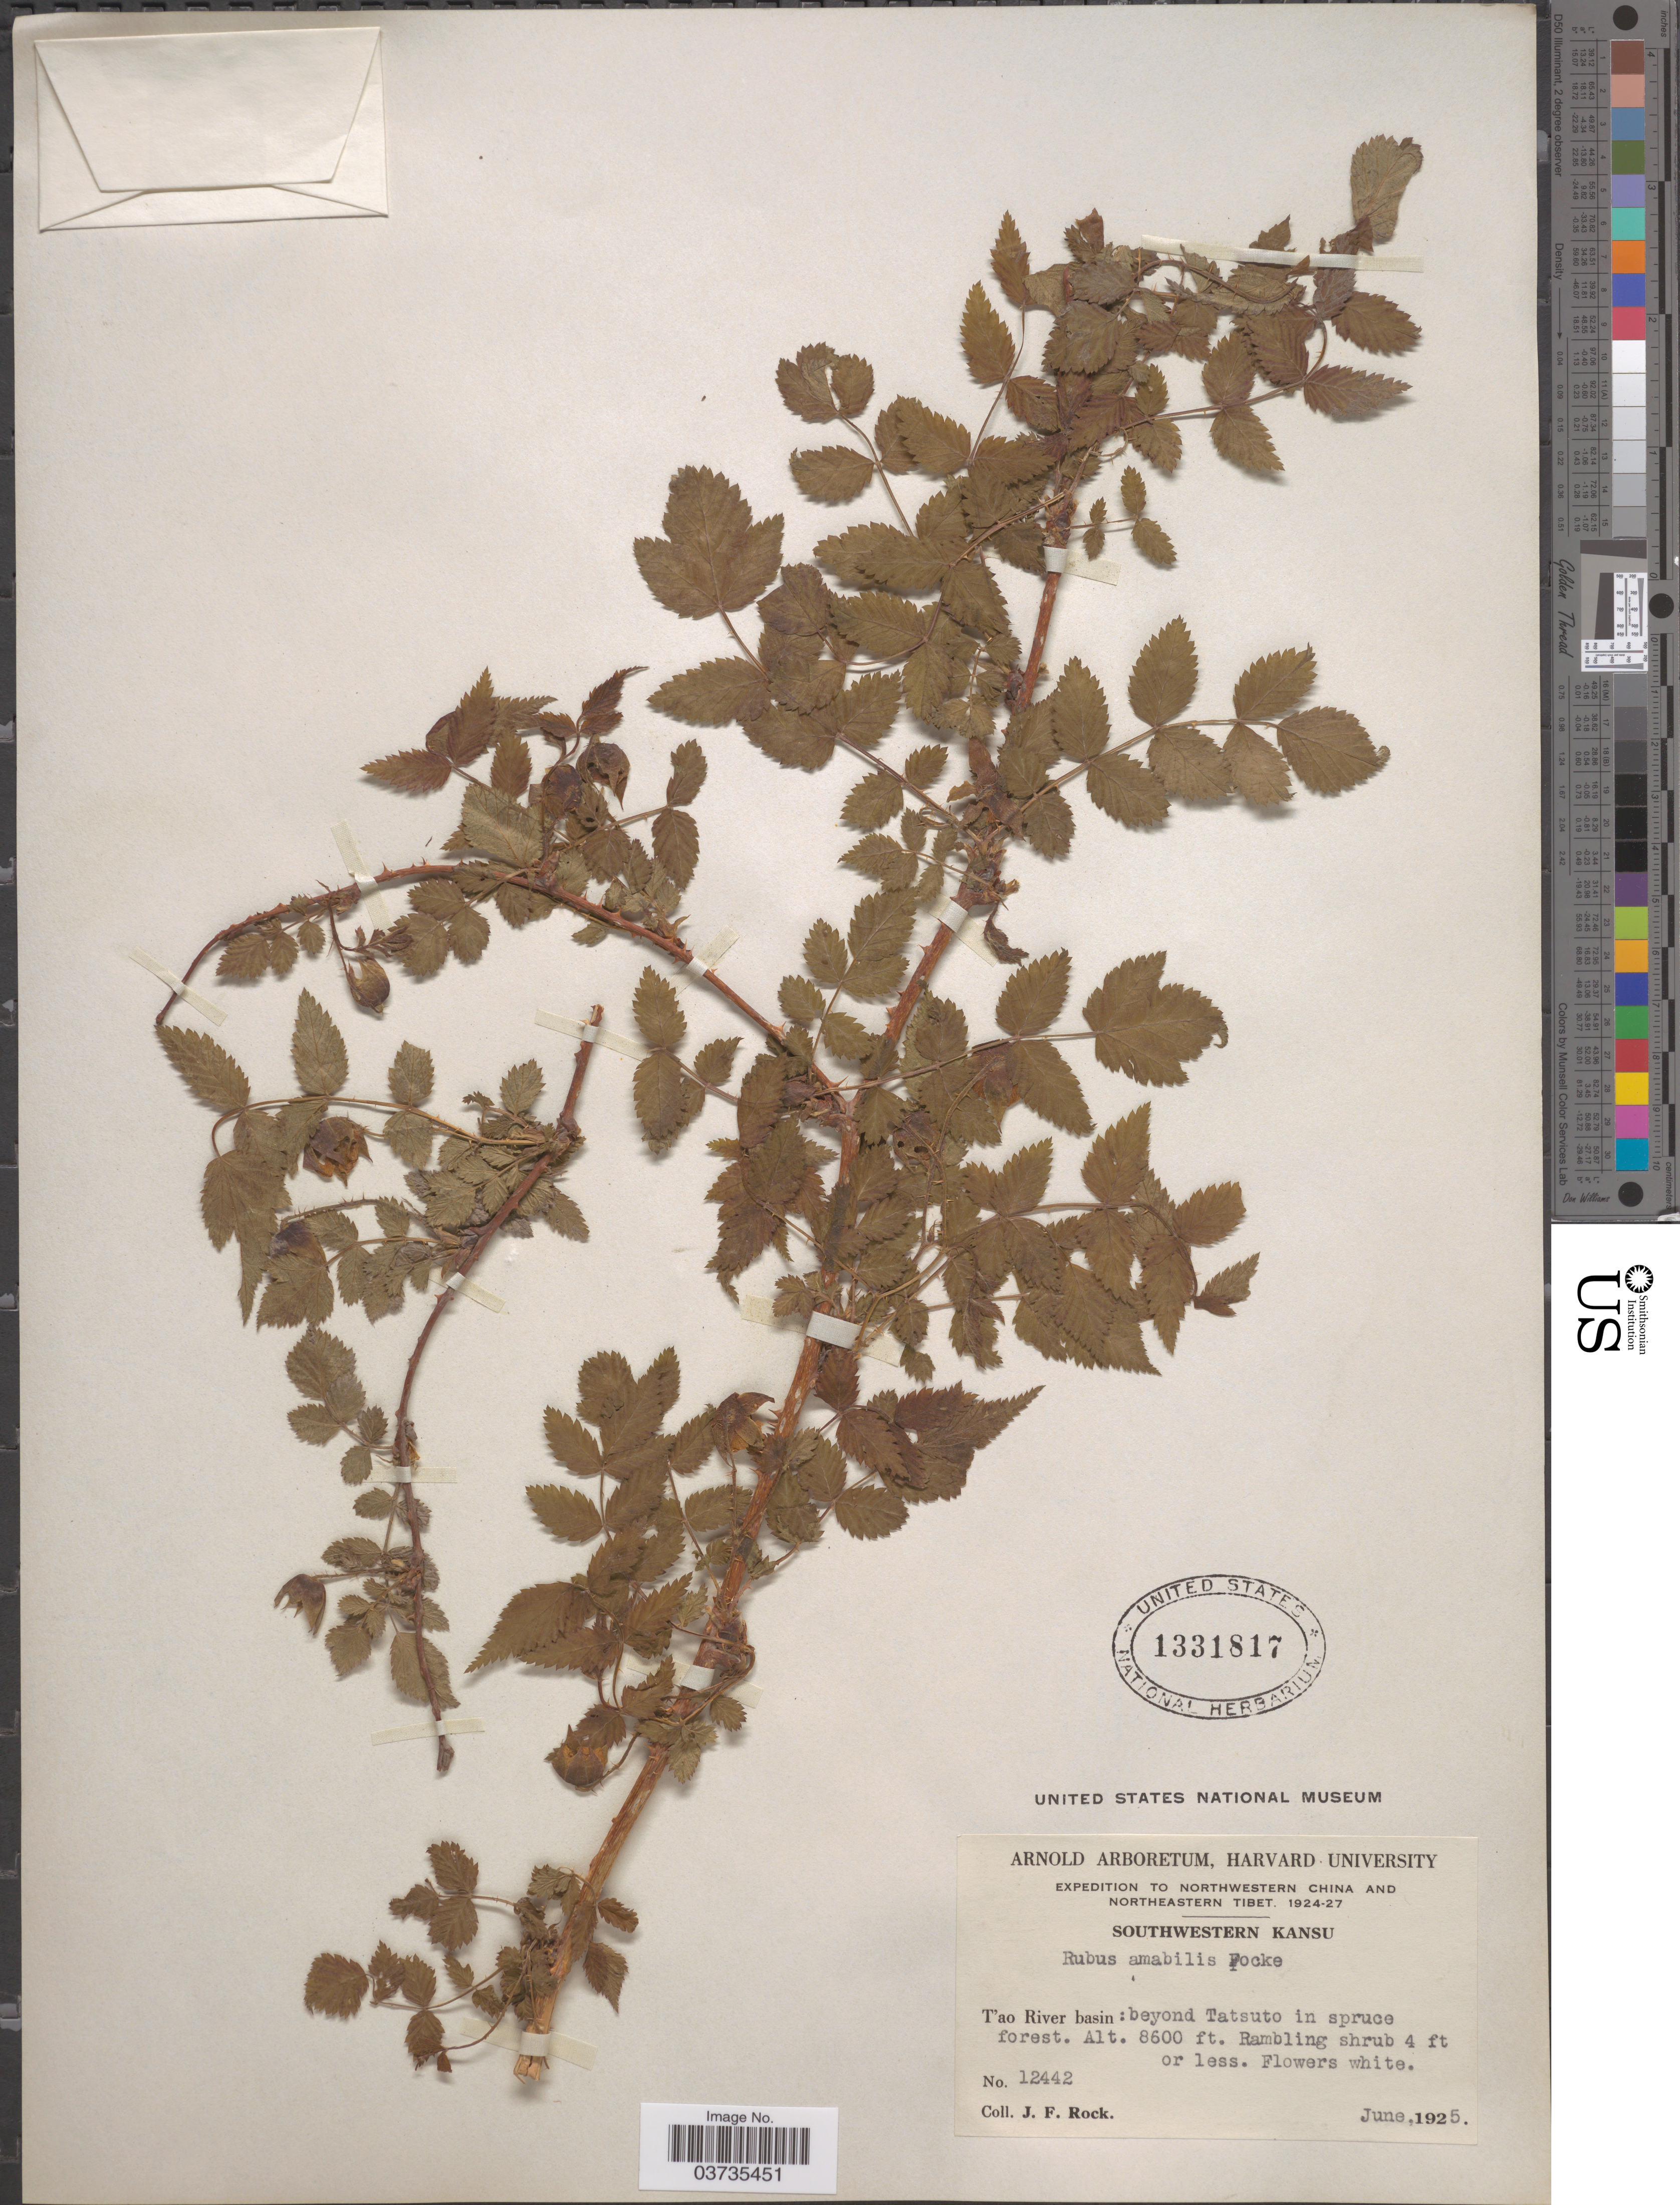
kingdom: Plantae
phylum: Tracheophyta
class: Magnoliopsida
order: Rosales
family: Rosaceae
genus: Rubus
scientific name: Rubus amabilis Blanch., nom. illeg.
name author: Blanch.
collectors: J. Rock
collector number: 12442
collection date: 1925-06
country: China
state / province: Xizang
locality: Northwestern China and Northeastern Tibet. Southwestern Kansu. T'ao River basin: beyond Tatsuto in spruce forest.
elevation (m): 2621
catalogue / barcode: US 1331817